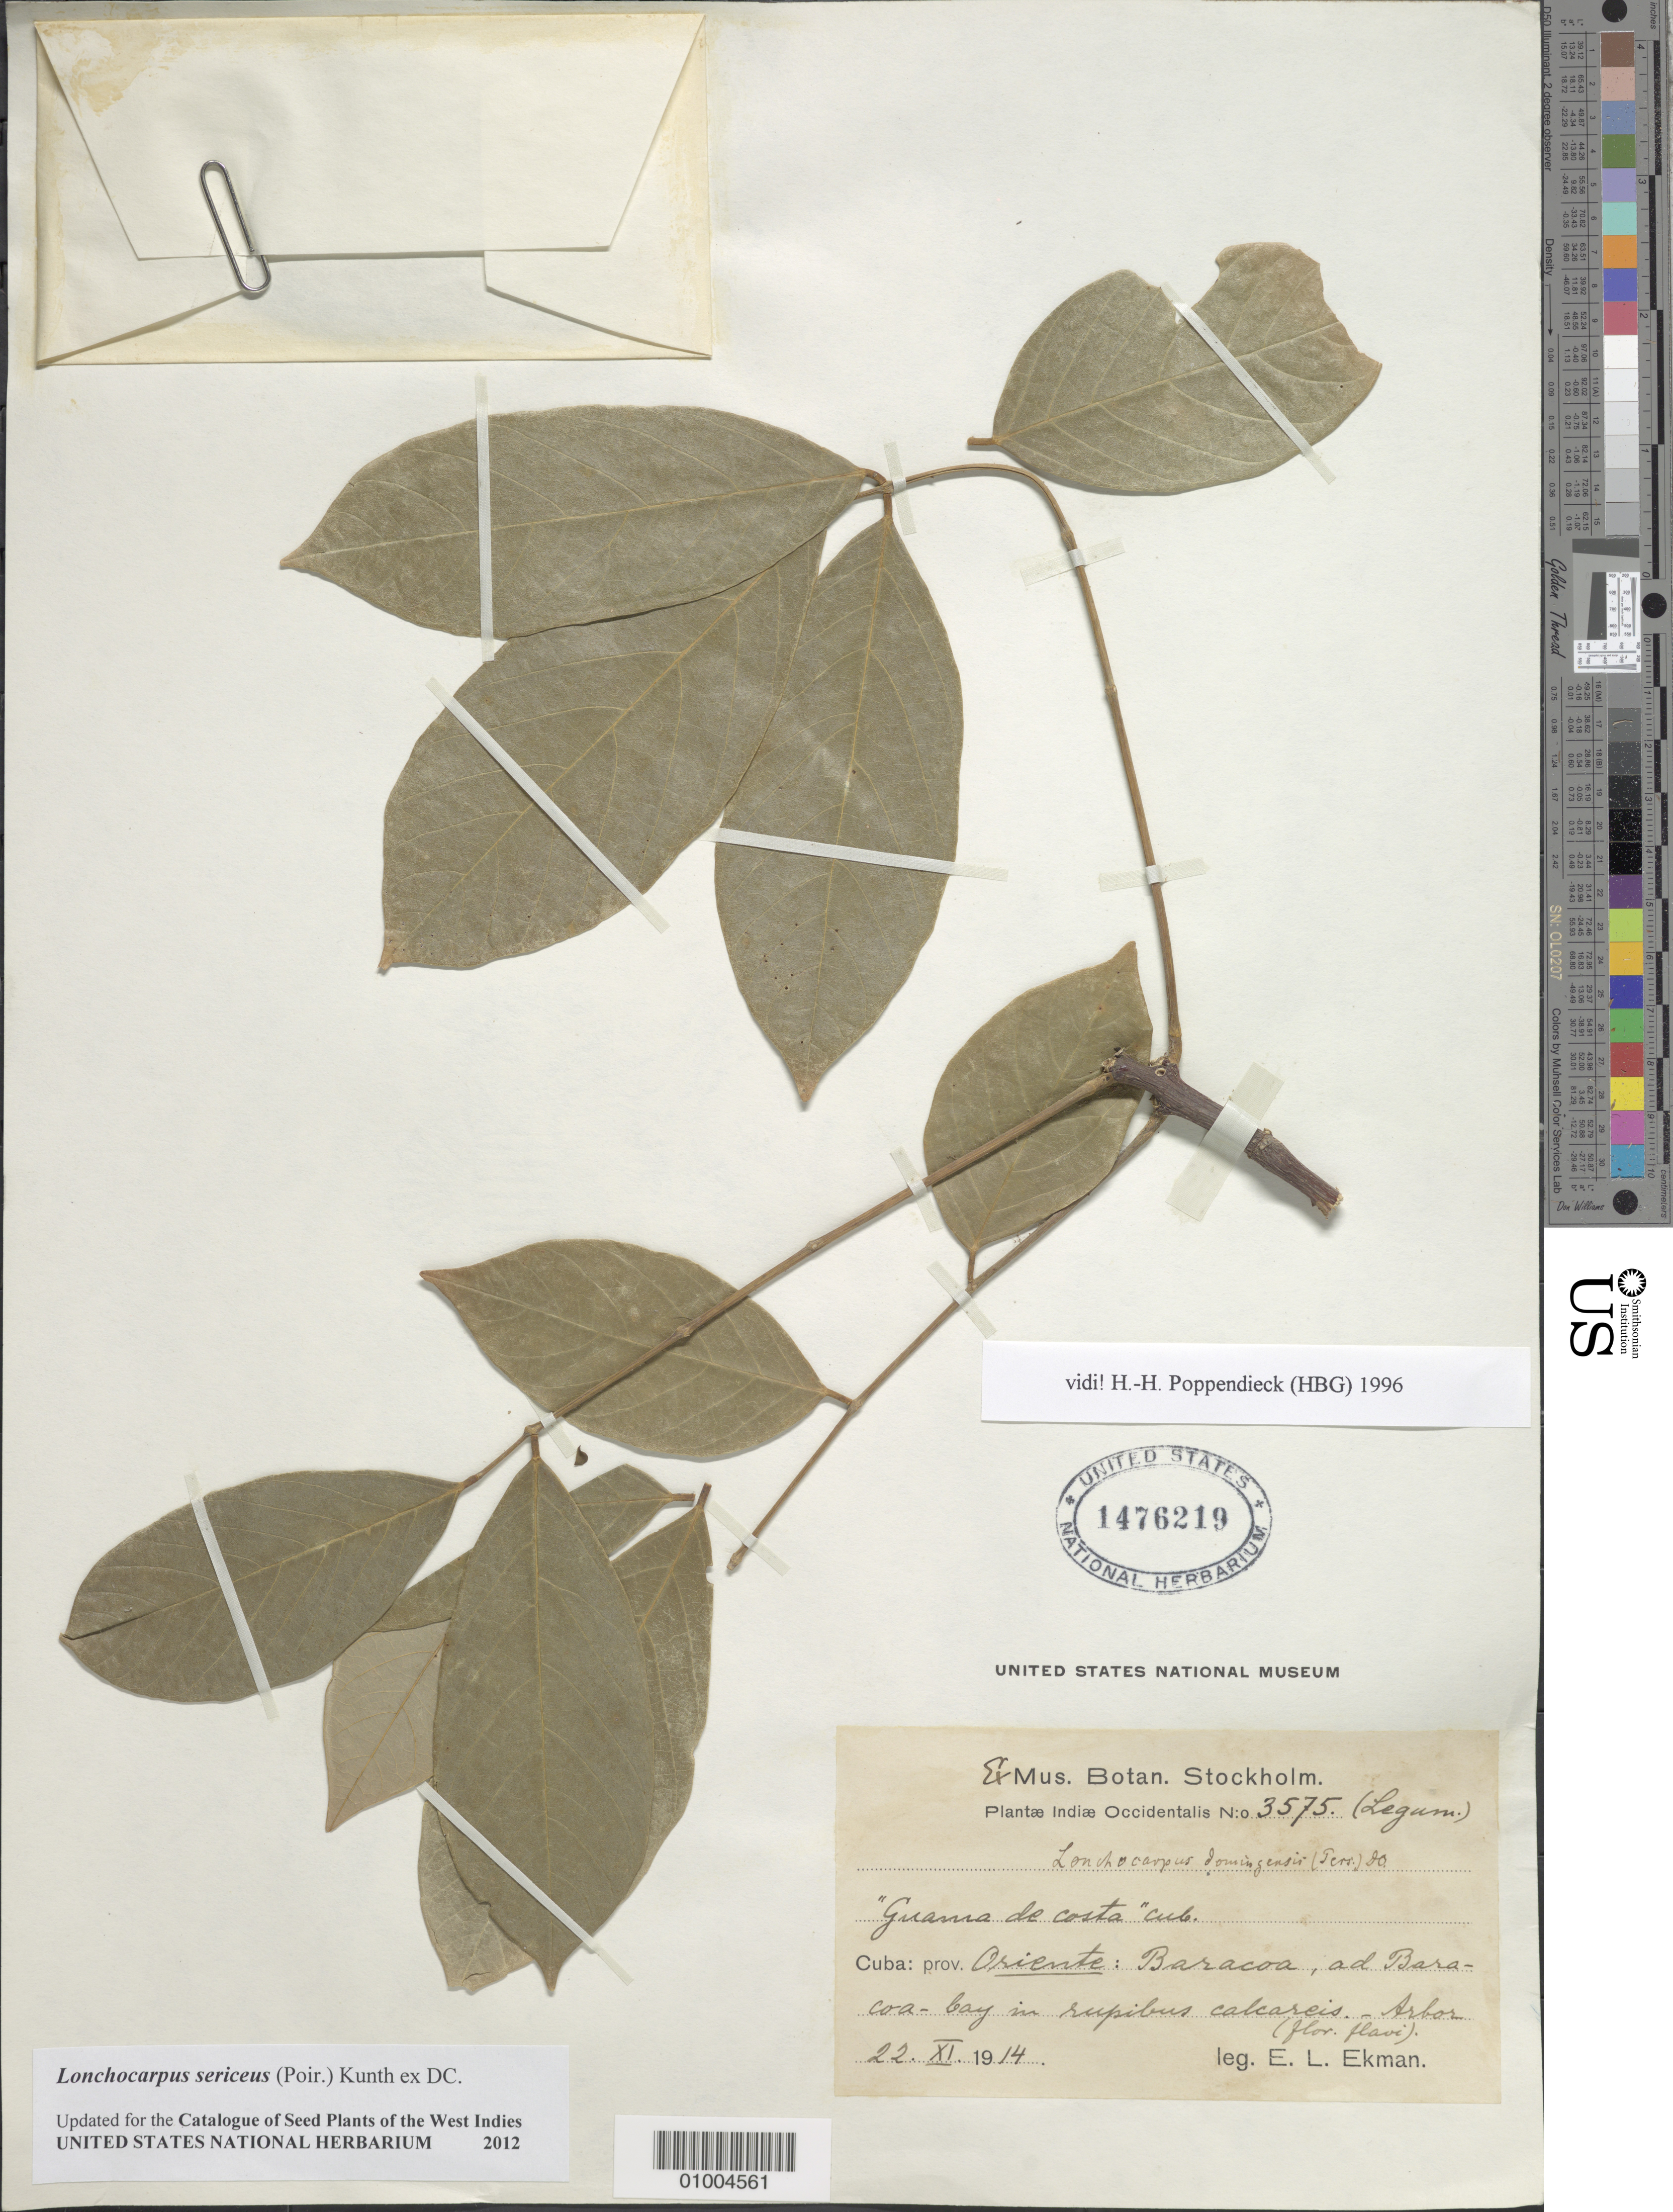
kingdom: Plantae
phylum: Tracheophyta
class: Magnoliopsida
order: Fabales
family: Fabaceae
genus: Lonchocarpus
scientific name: Lonchocarpus sericeus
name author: (Poir.) Kunth ex DC.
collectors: E. L. Ekman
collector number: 3575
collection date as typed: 22 Nov 1914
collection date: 1914-11-22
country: Cuba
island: Cuba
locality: Oriente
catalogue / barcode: US 1476219